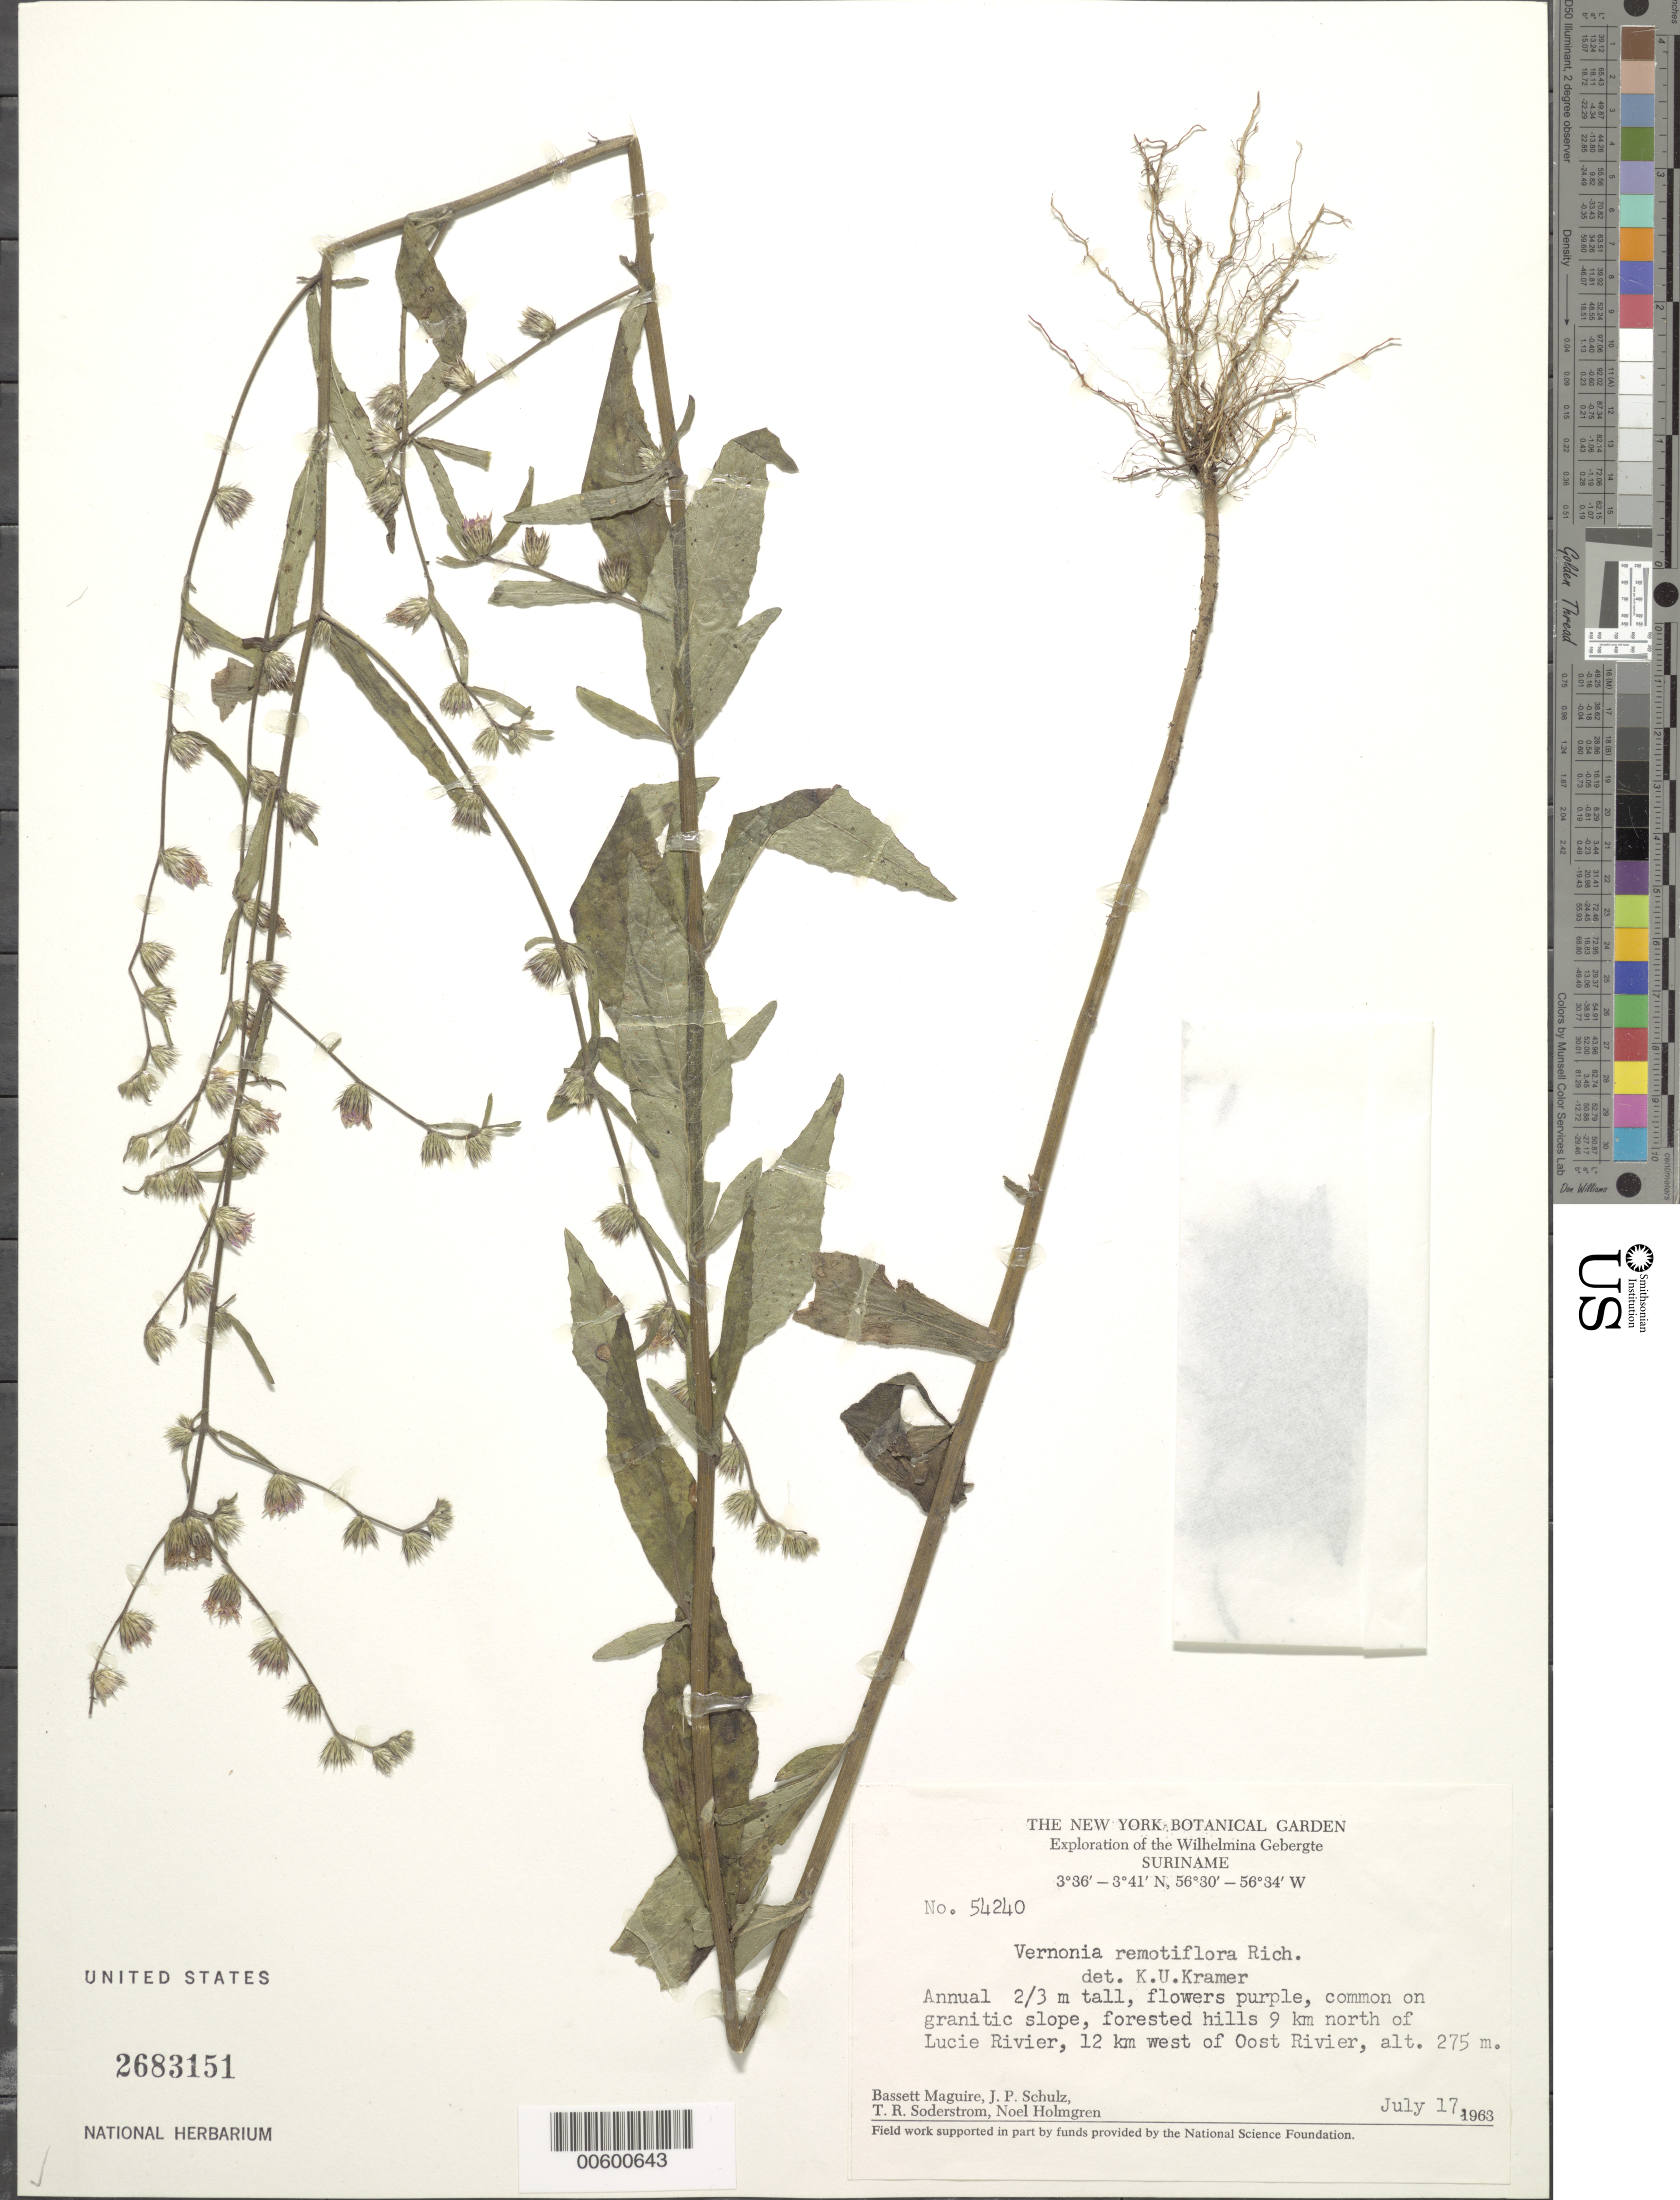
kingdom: Plantae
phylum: Tracheophyta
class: Magnoliopsida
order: Asterales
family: Asteraceae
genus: Lepidaploa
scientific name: Lepidaploa remotiflora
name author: (Rich.) H. Rob.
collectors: B. Maguire, J. P. Schulz, T. R. Soderstrom & N. H. Holmgren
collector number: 54240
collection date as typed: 17-Jul-63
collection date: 1963-07-17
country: Suriname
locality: Lucie R., 9 km N of and 12 km W of Oost R., Wilhelmina Gebergte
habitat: Granitic slope, forested hills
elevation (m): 275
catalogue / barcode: US 2683151